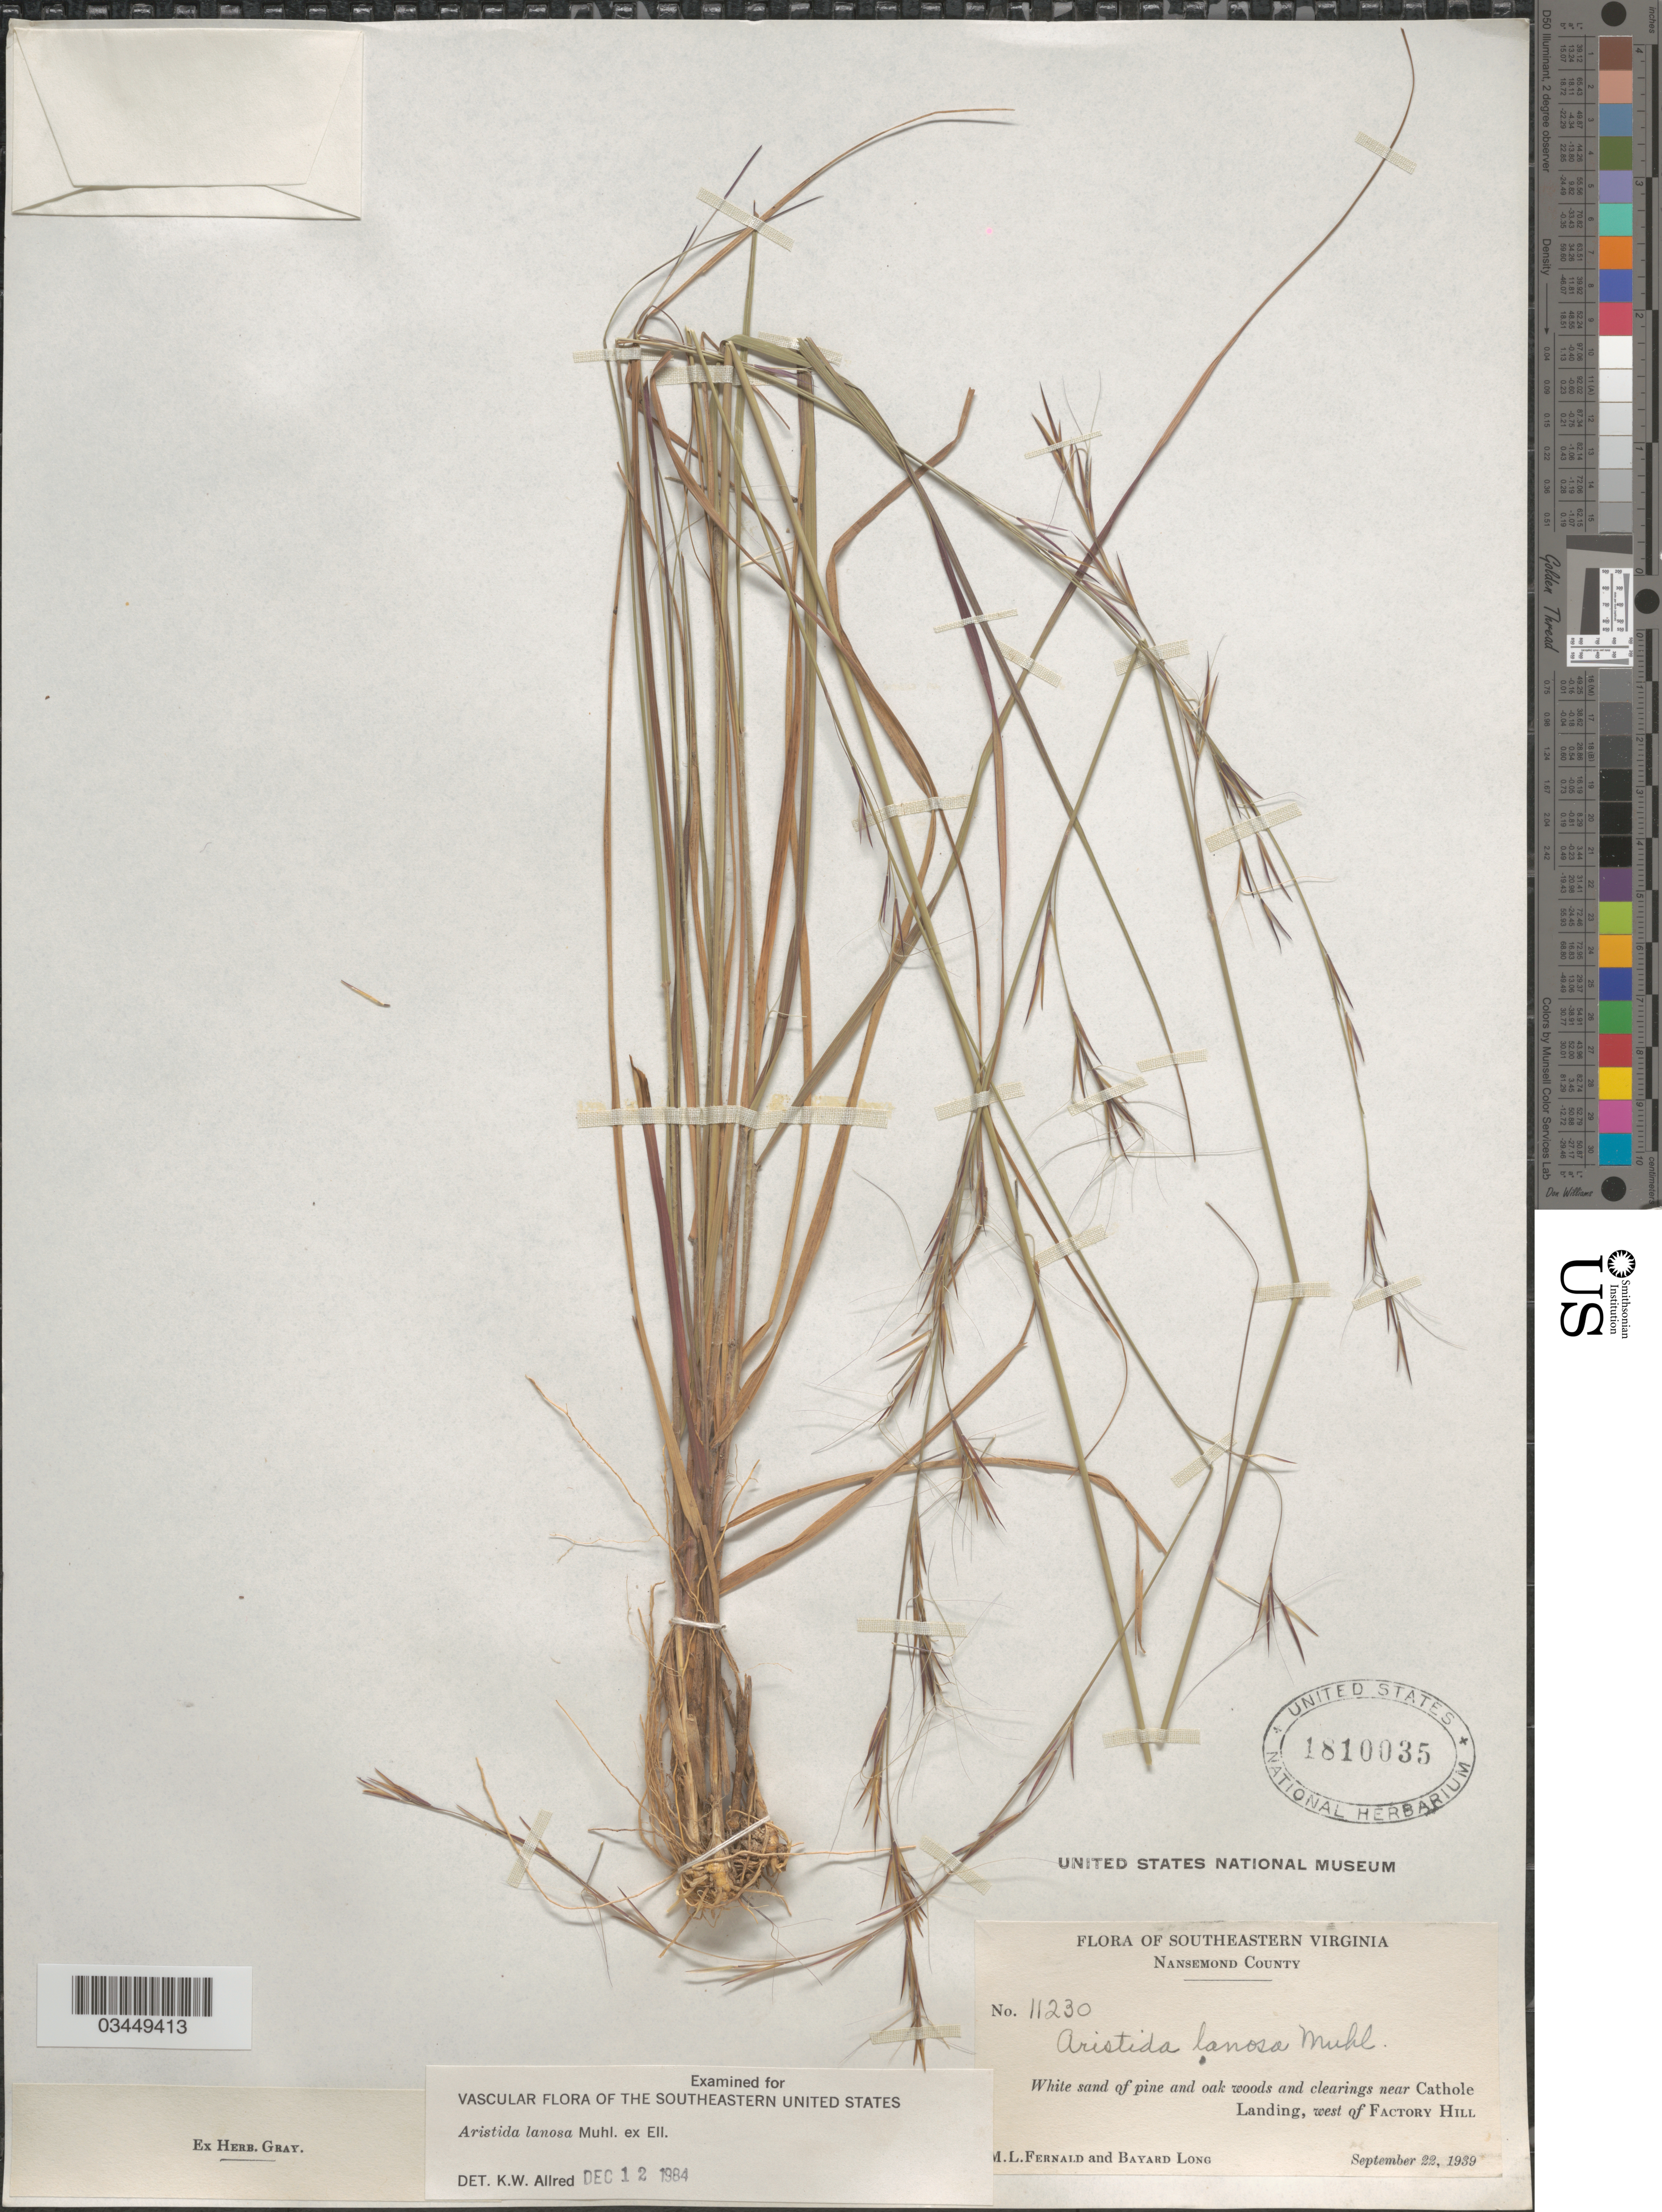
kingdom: Plantae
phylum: Tracheophyta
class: Liliopsida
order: Poales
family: Poaceae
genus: Aristida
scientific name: Aristida lanosa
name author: Muhl.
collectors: M. L. Fernald & B. Long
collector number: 11230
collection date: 1939-09-22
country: United States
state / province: Virginia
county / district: City of Suffolk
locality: Southeastern Virginia. Nansemond County. White sand of pine and oak woods and clearings near Cathole Landing, west of Factory Hill.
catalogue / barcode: US 1810035